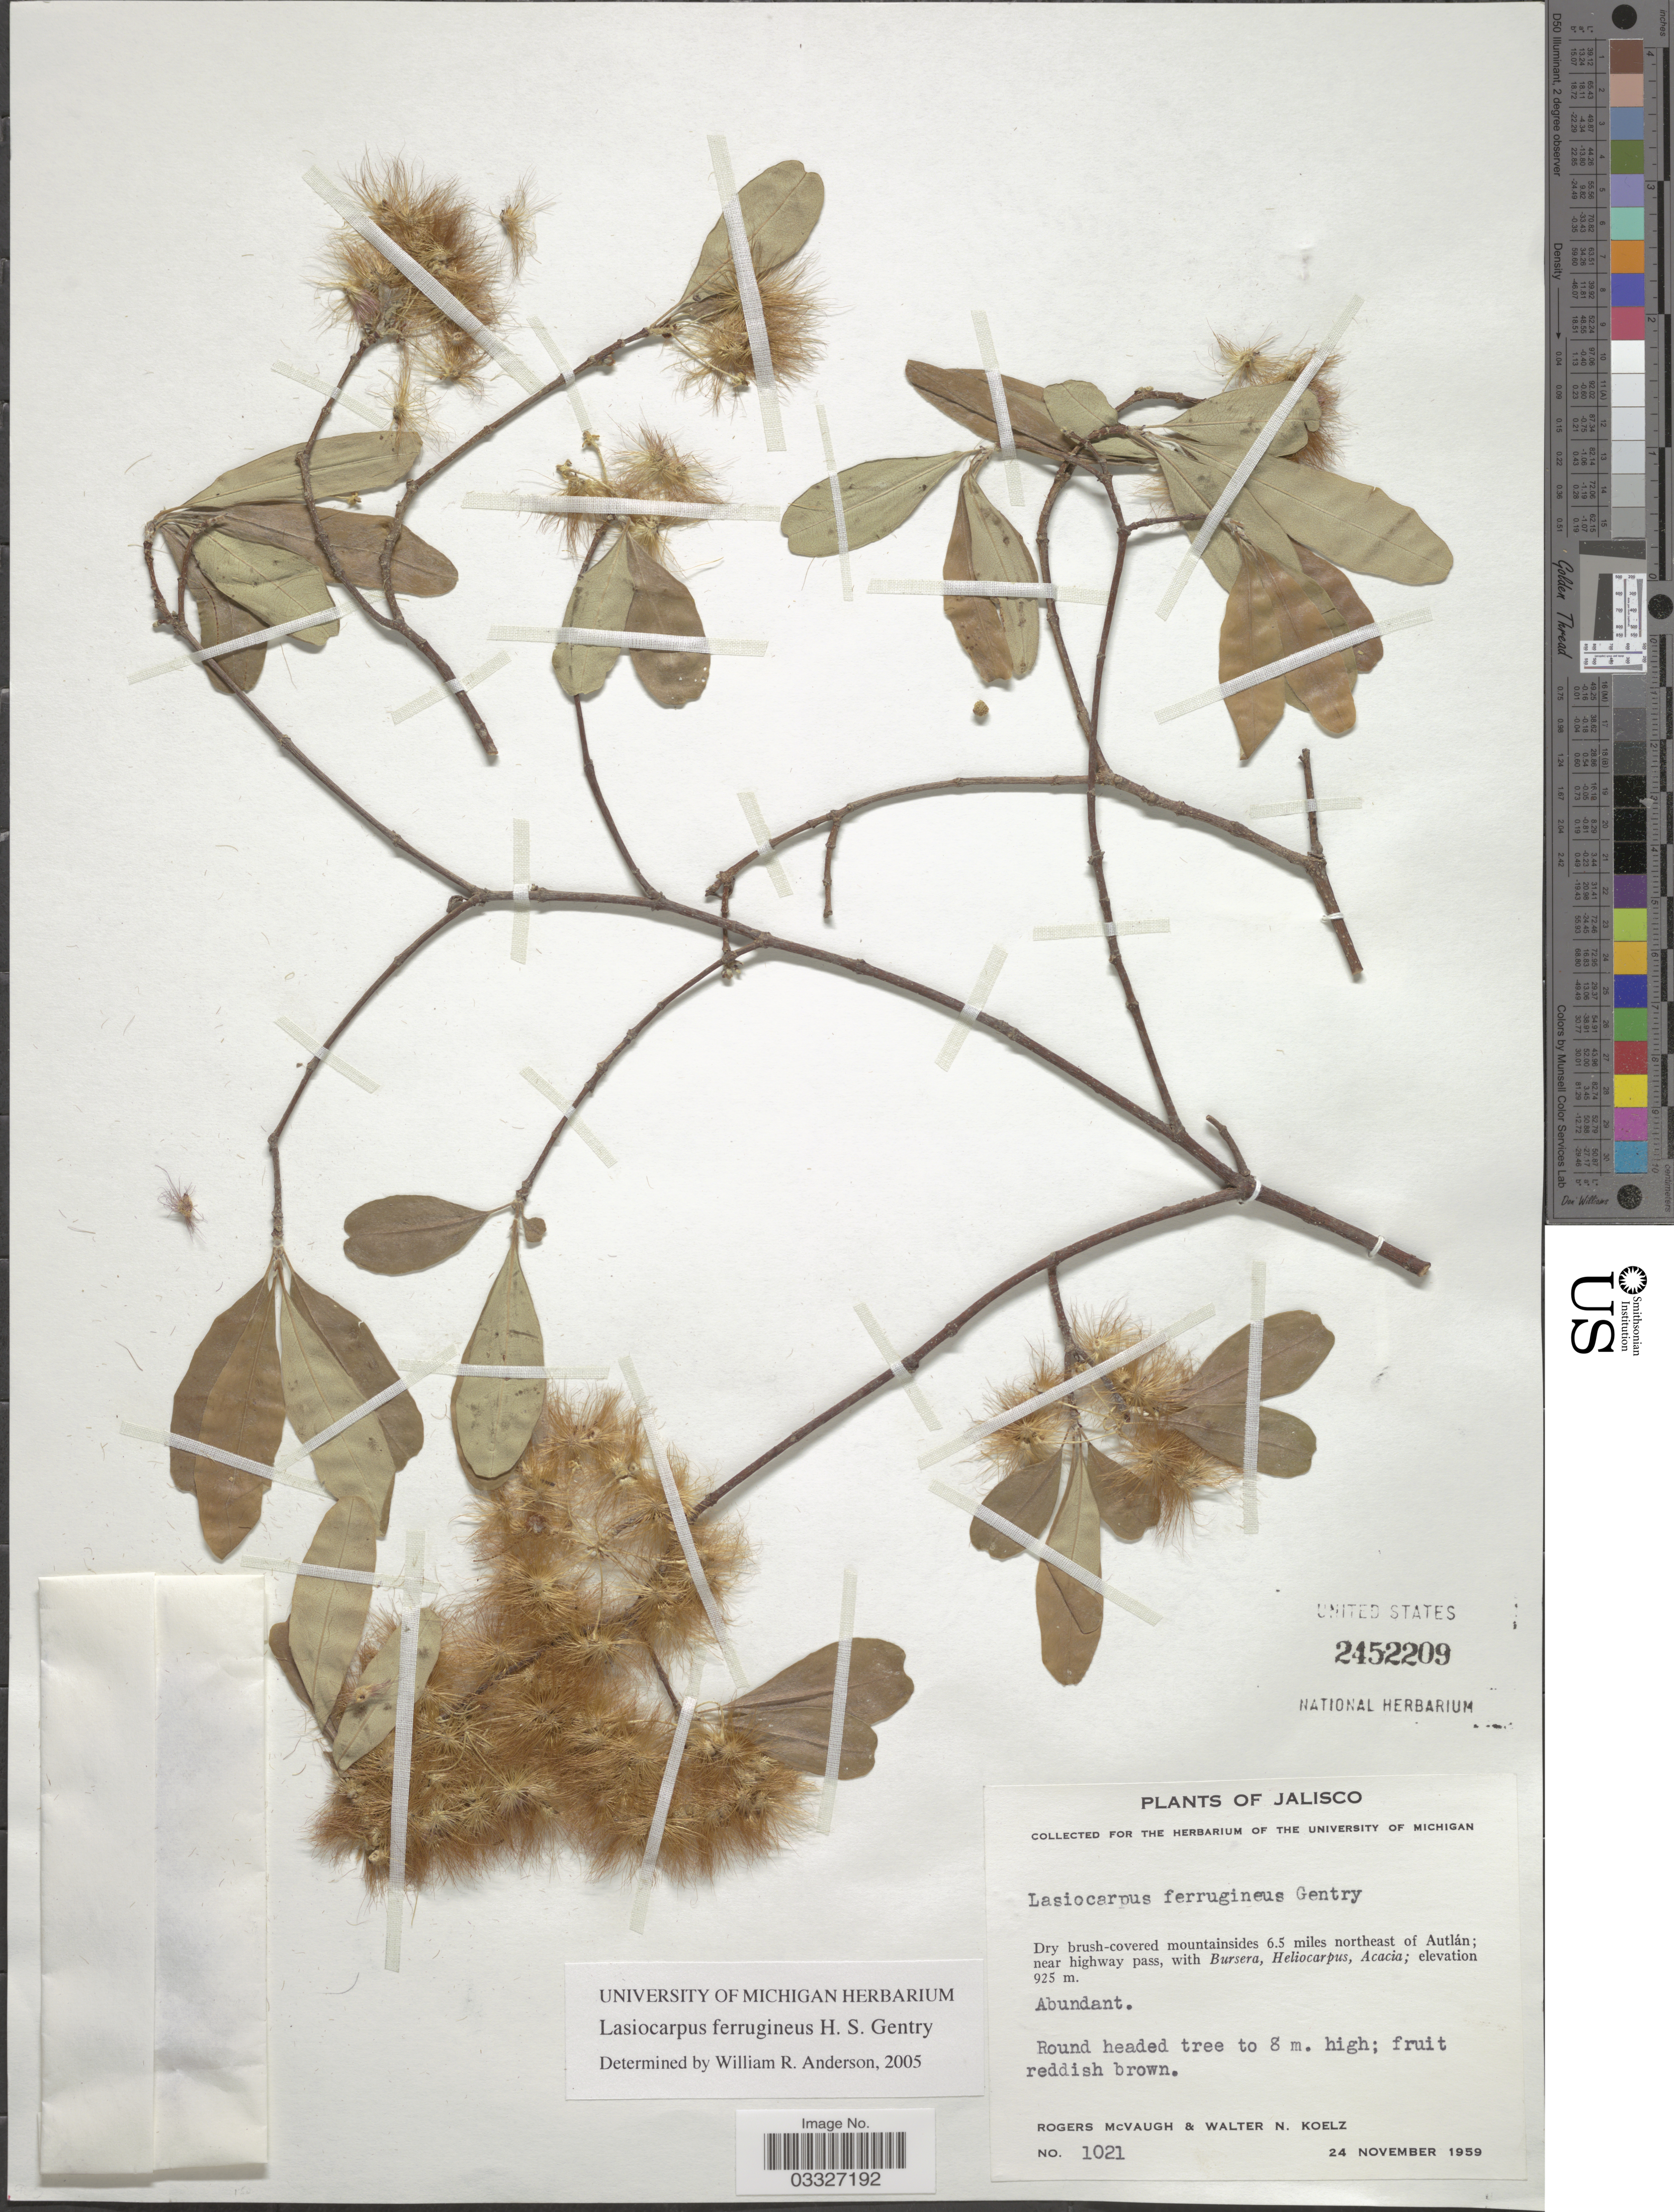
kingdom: Plantae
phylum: Tracheophyta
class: Magnoliopsida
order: Malpighiales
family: Malpighiaceae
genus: Lasiocarpus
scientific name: Lasiocarpus ferrugineus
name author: Gentry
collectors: R. McVaugh & W. N. Koelz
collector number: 1021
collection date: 1959-11-24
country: Mexico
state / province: Jalisco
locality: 6.5 miles northeast of Autlán.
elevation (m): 925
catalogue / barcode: US 2452209